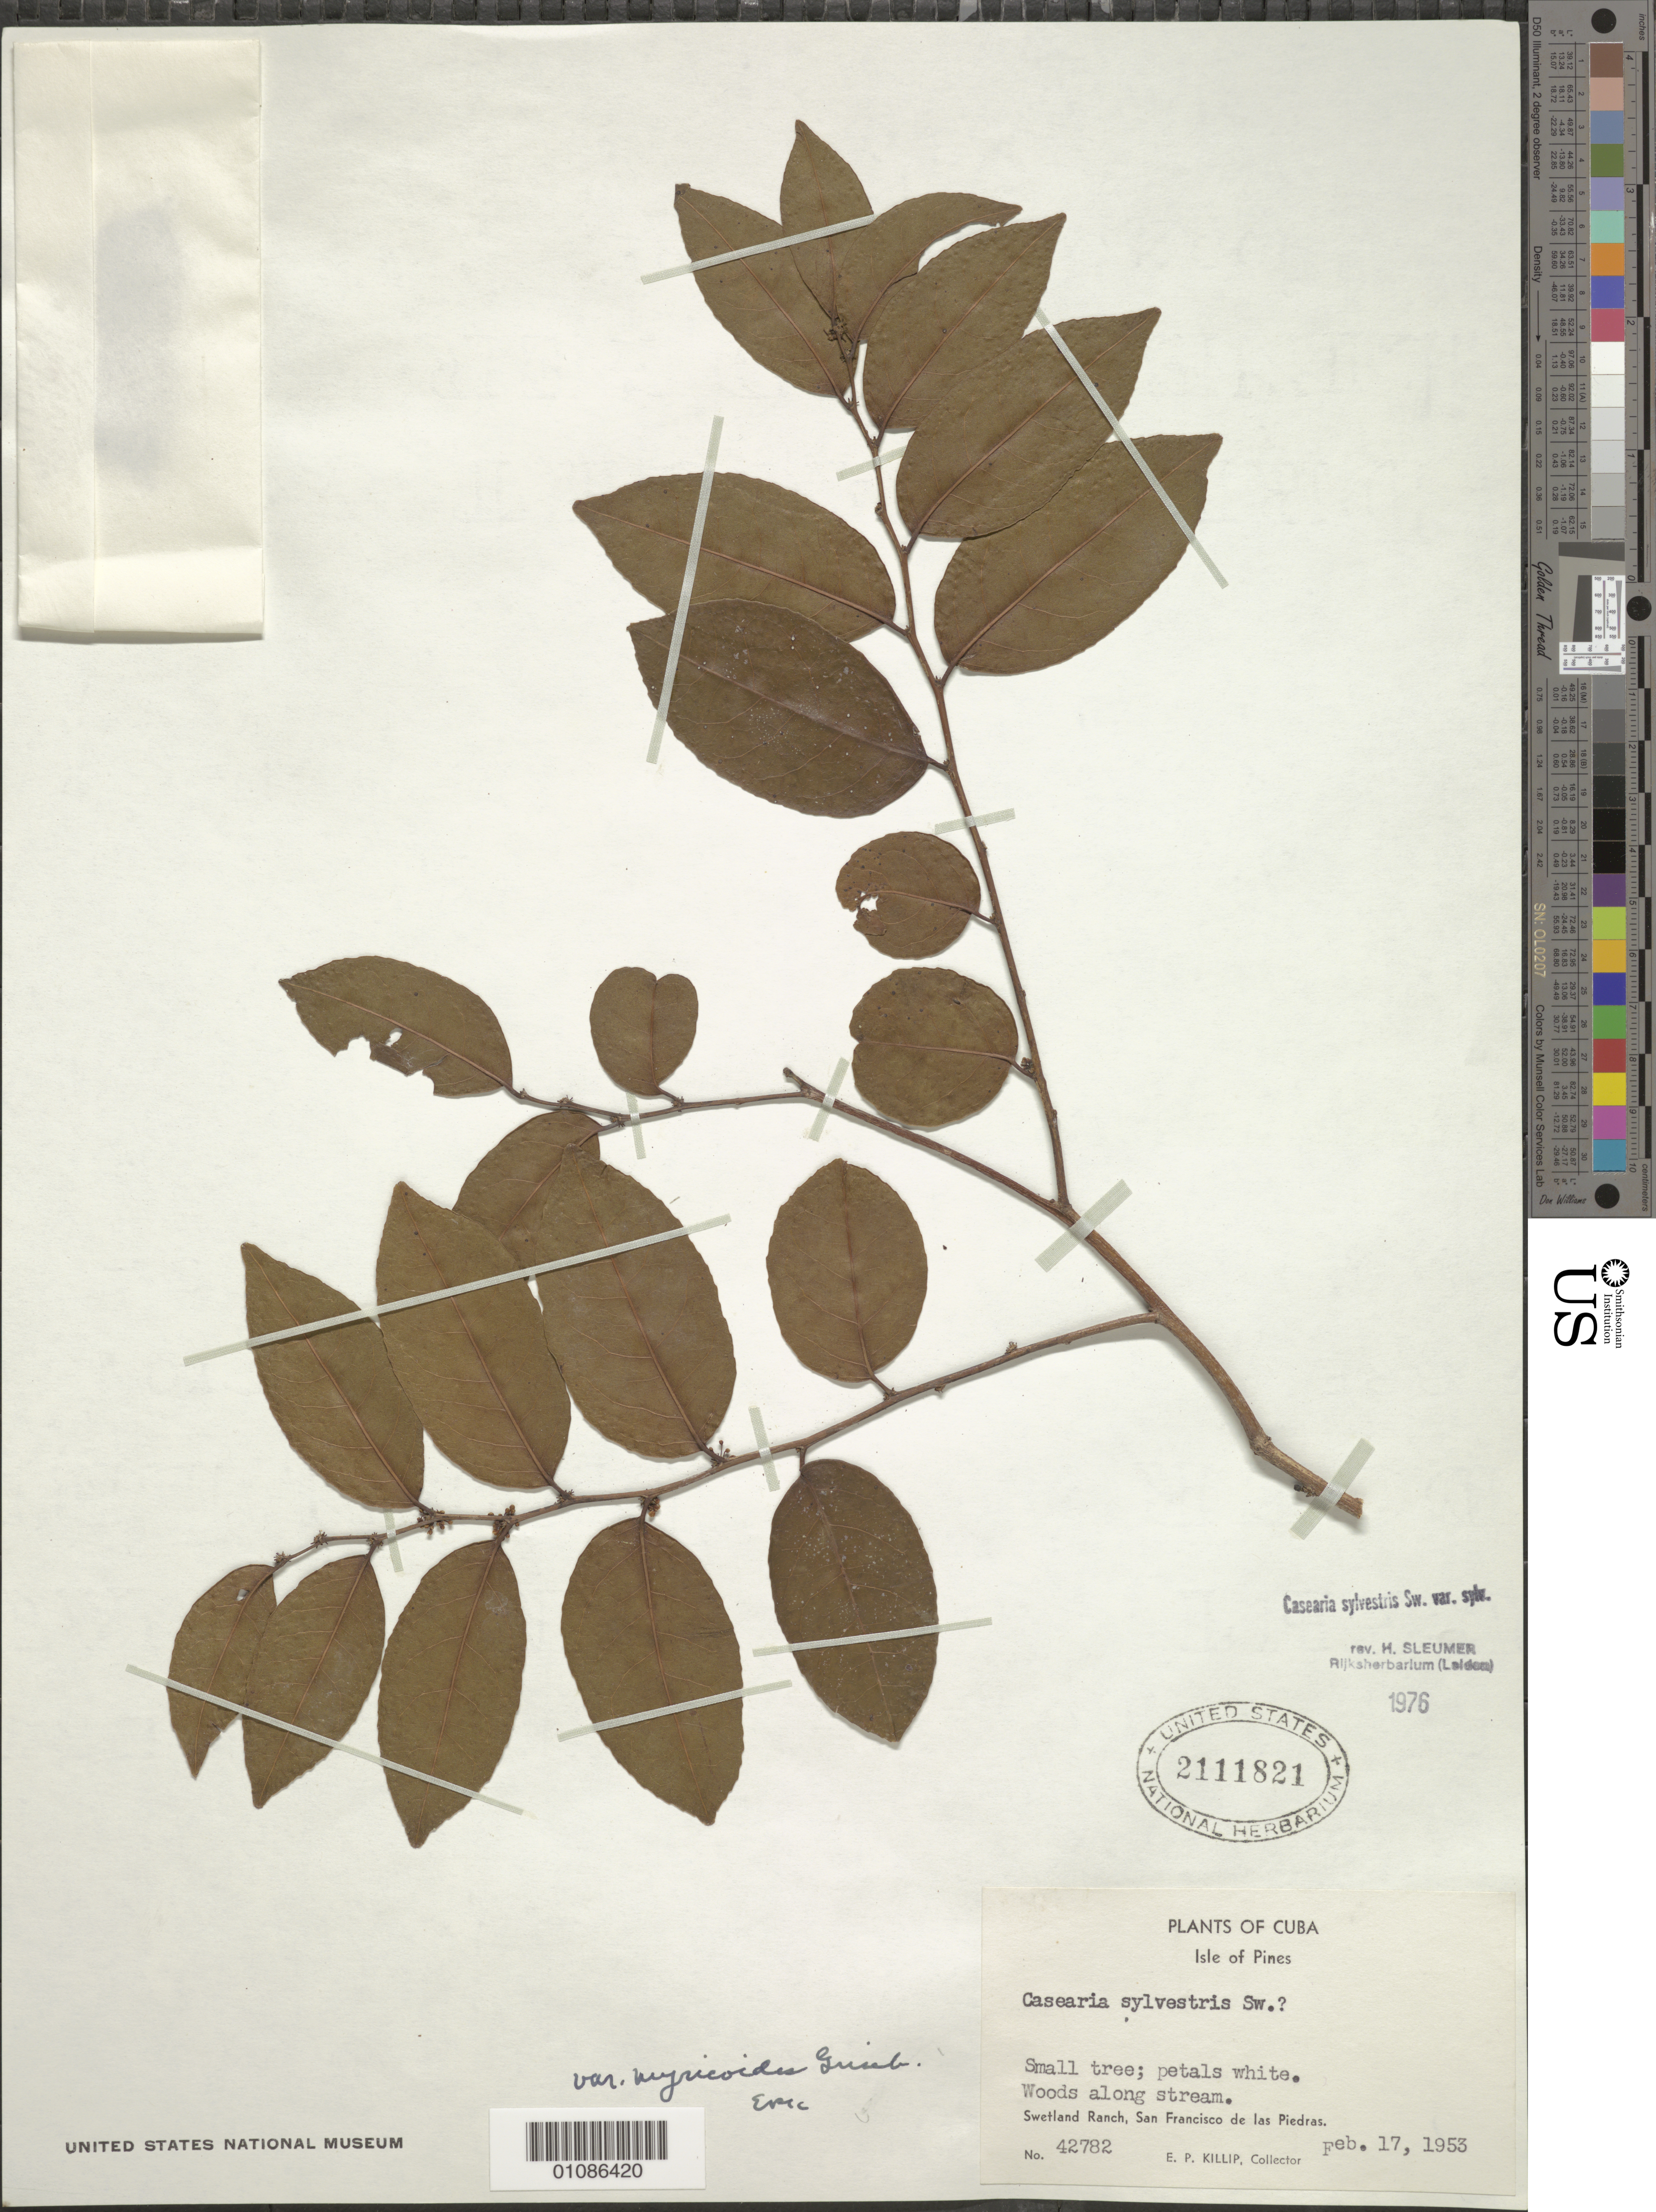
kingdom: Plantae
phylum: Tracheophyta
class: Magnoliopsida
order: Malpighiales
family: Salicaceae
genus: Casearia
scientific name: Casearia sylvestris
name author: Sw.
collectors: E. P. Killip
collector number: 42782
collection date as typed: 17 Feb 1953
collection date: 1953-02-17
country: Cuba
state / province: Isla de La Juventud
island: Isla de la Juventud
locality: Swetland Ranch, San Francisco de las Piedras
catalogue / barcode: US 2111821